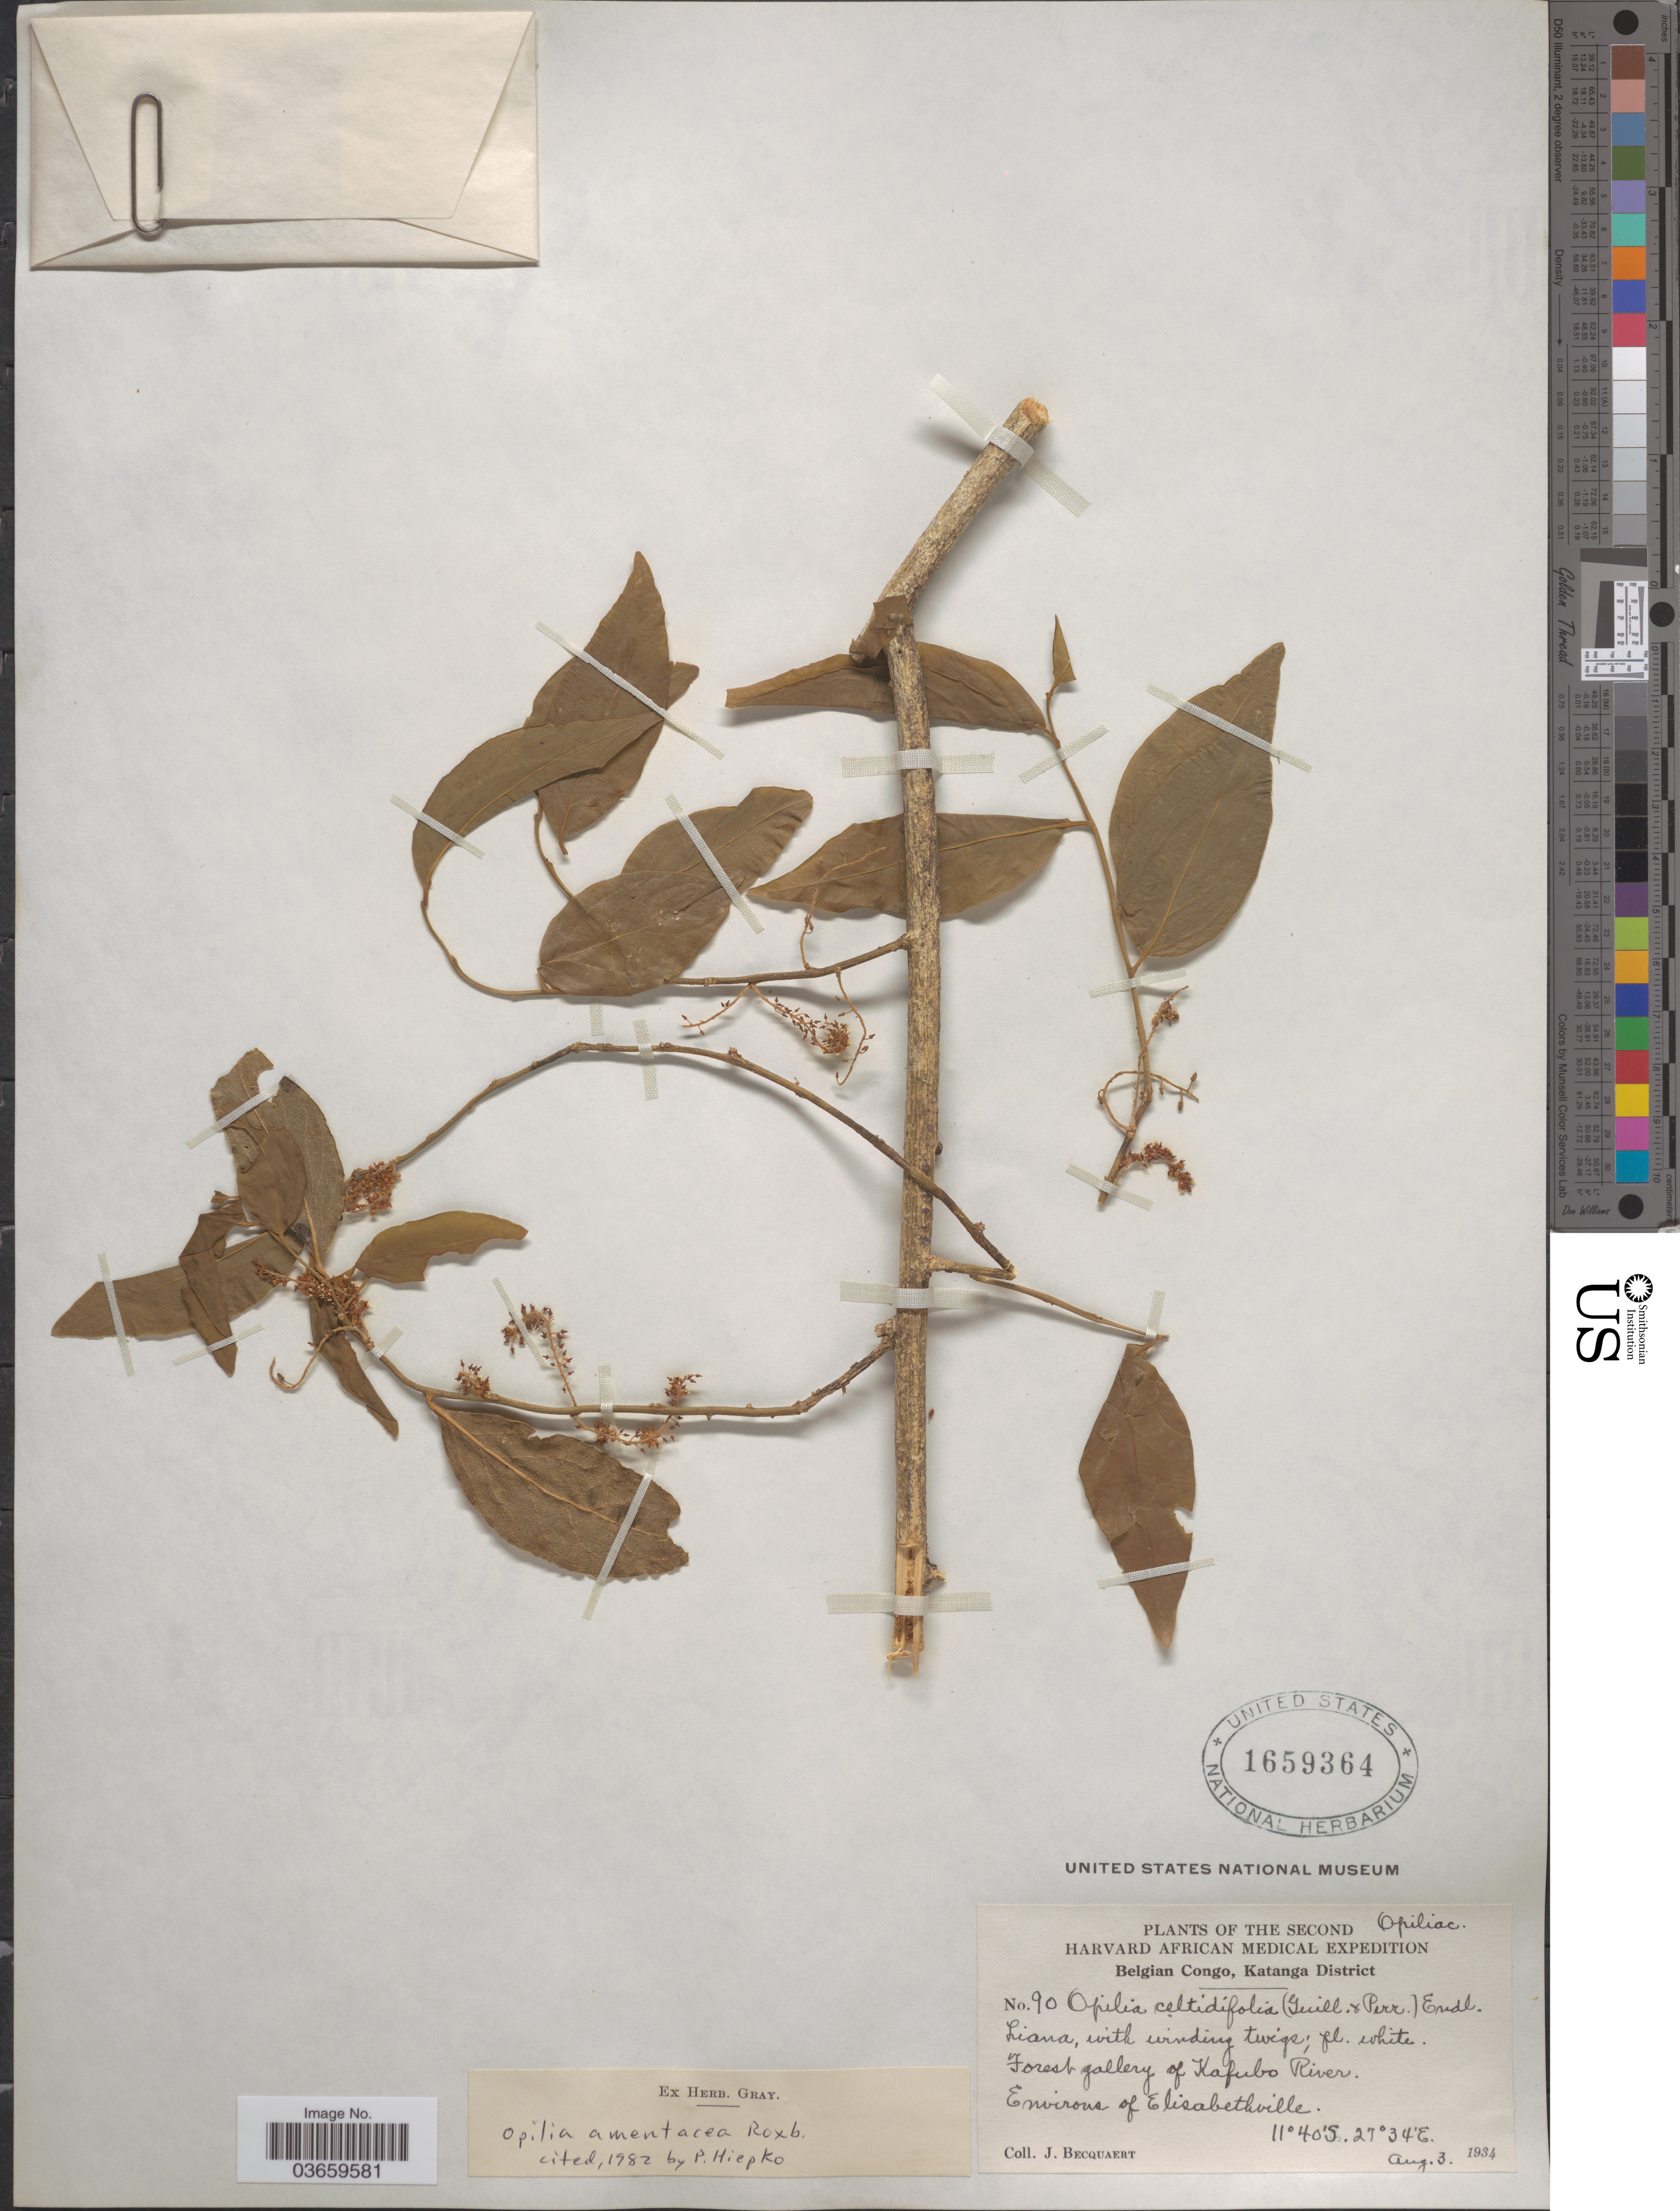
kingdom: Plantae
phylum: Tracheophyta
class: Magnoliopsida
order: Santalales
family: Opiliaceae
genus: Opilia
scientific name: Opilia amentacea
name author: Roxb.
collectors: J. Becquaert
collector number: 90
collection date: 1934-08-03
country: Congo, Democratic Republic of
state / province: Haut-Katanga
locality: Belgian Congo, Katanga District. Forest gallery of Kafubo River. Environs of Elisabethville.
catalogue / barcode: US 1659364